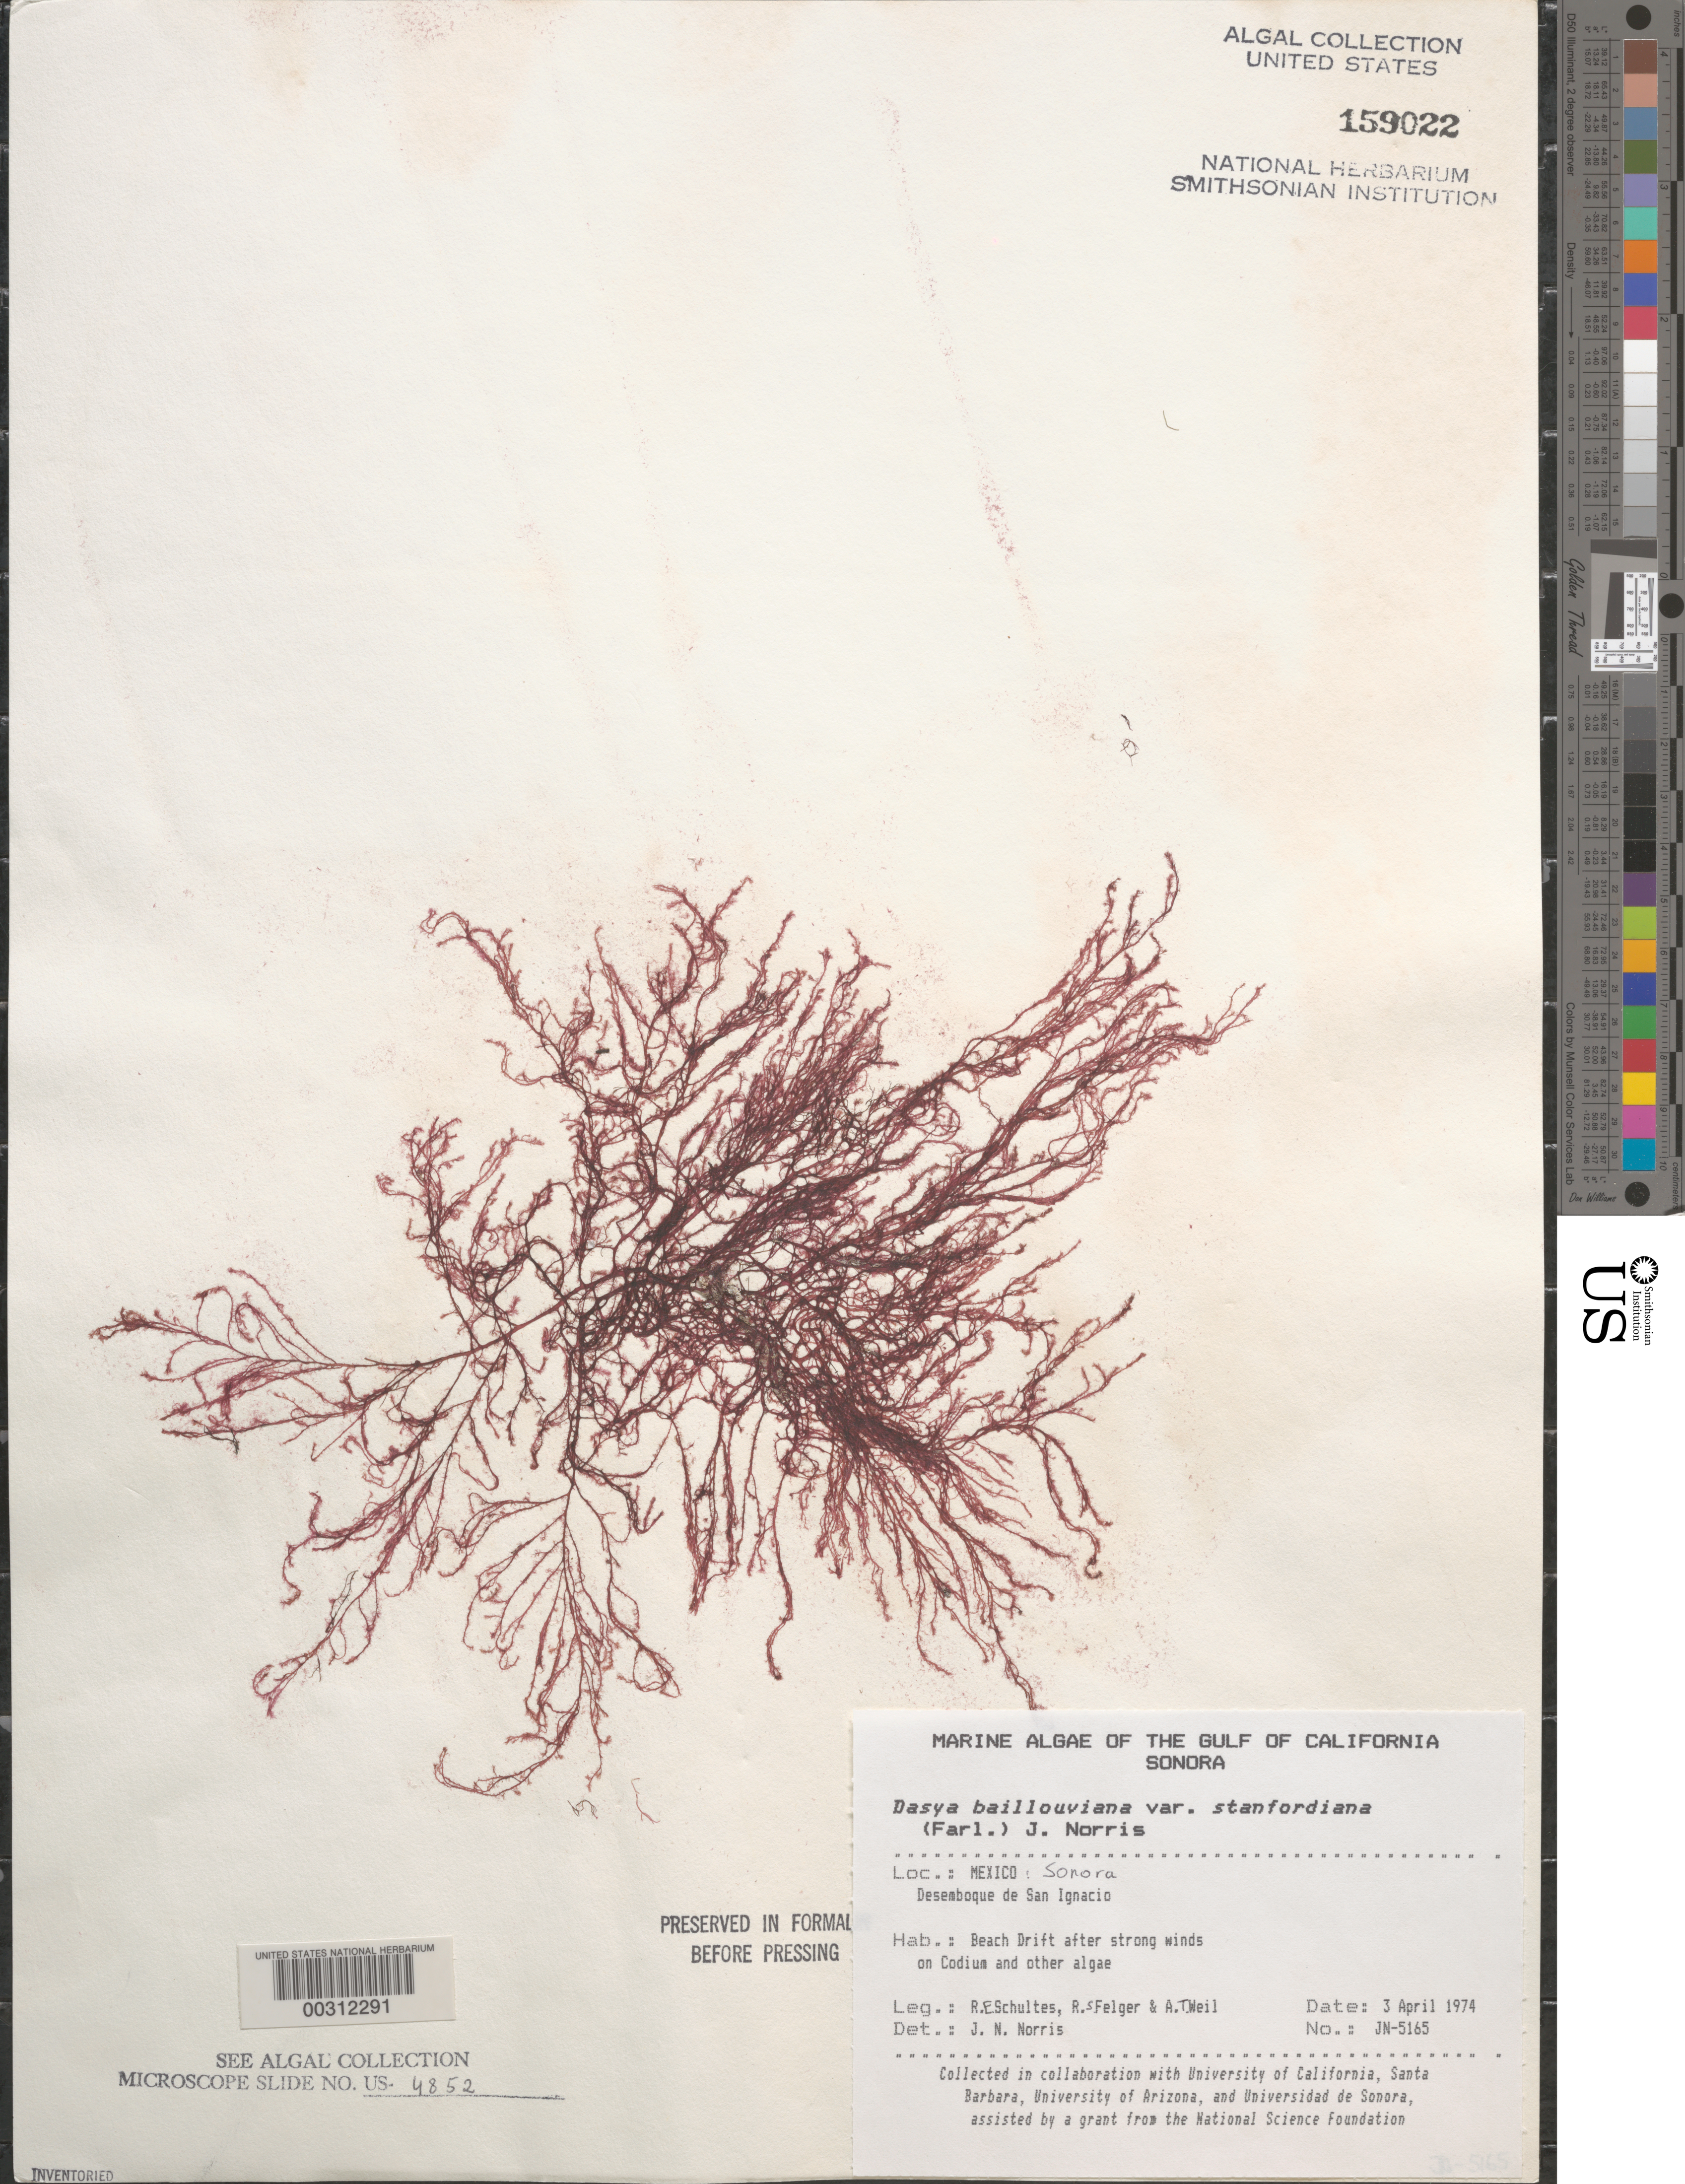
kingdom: Plantae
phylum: Rhodophyta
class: Florideophyceae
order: Ceramiales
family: Dasyaceae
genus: Dasya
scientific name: Dasya pedicellata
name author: (C. Agardh) C. Agardh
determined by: Algae name updating Project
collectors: R. E. Schultes, R. S. Felger & A. T. Weil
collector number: JN-5165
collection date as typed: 03 Apr 1974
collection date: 1974-04-03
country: Mexico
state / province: Sonora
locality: Desemboque de San Ignacio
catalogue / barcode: US 159022